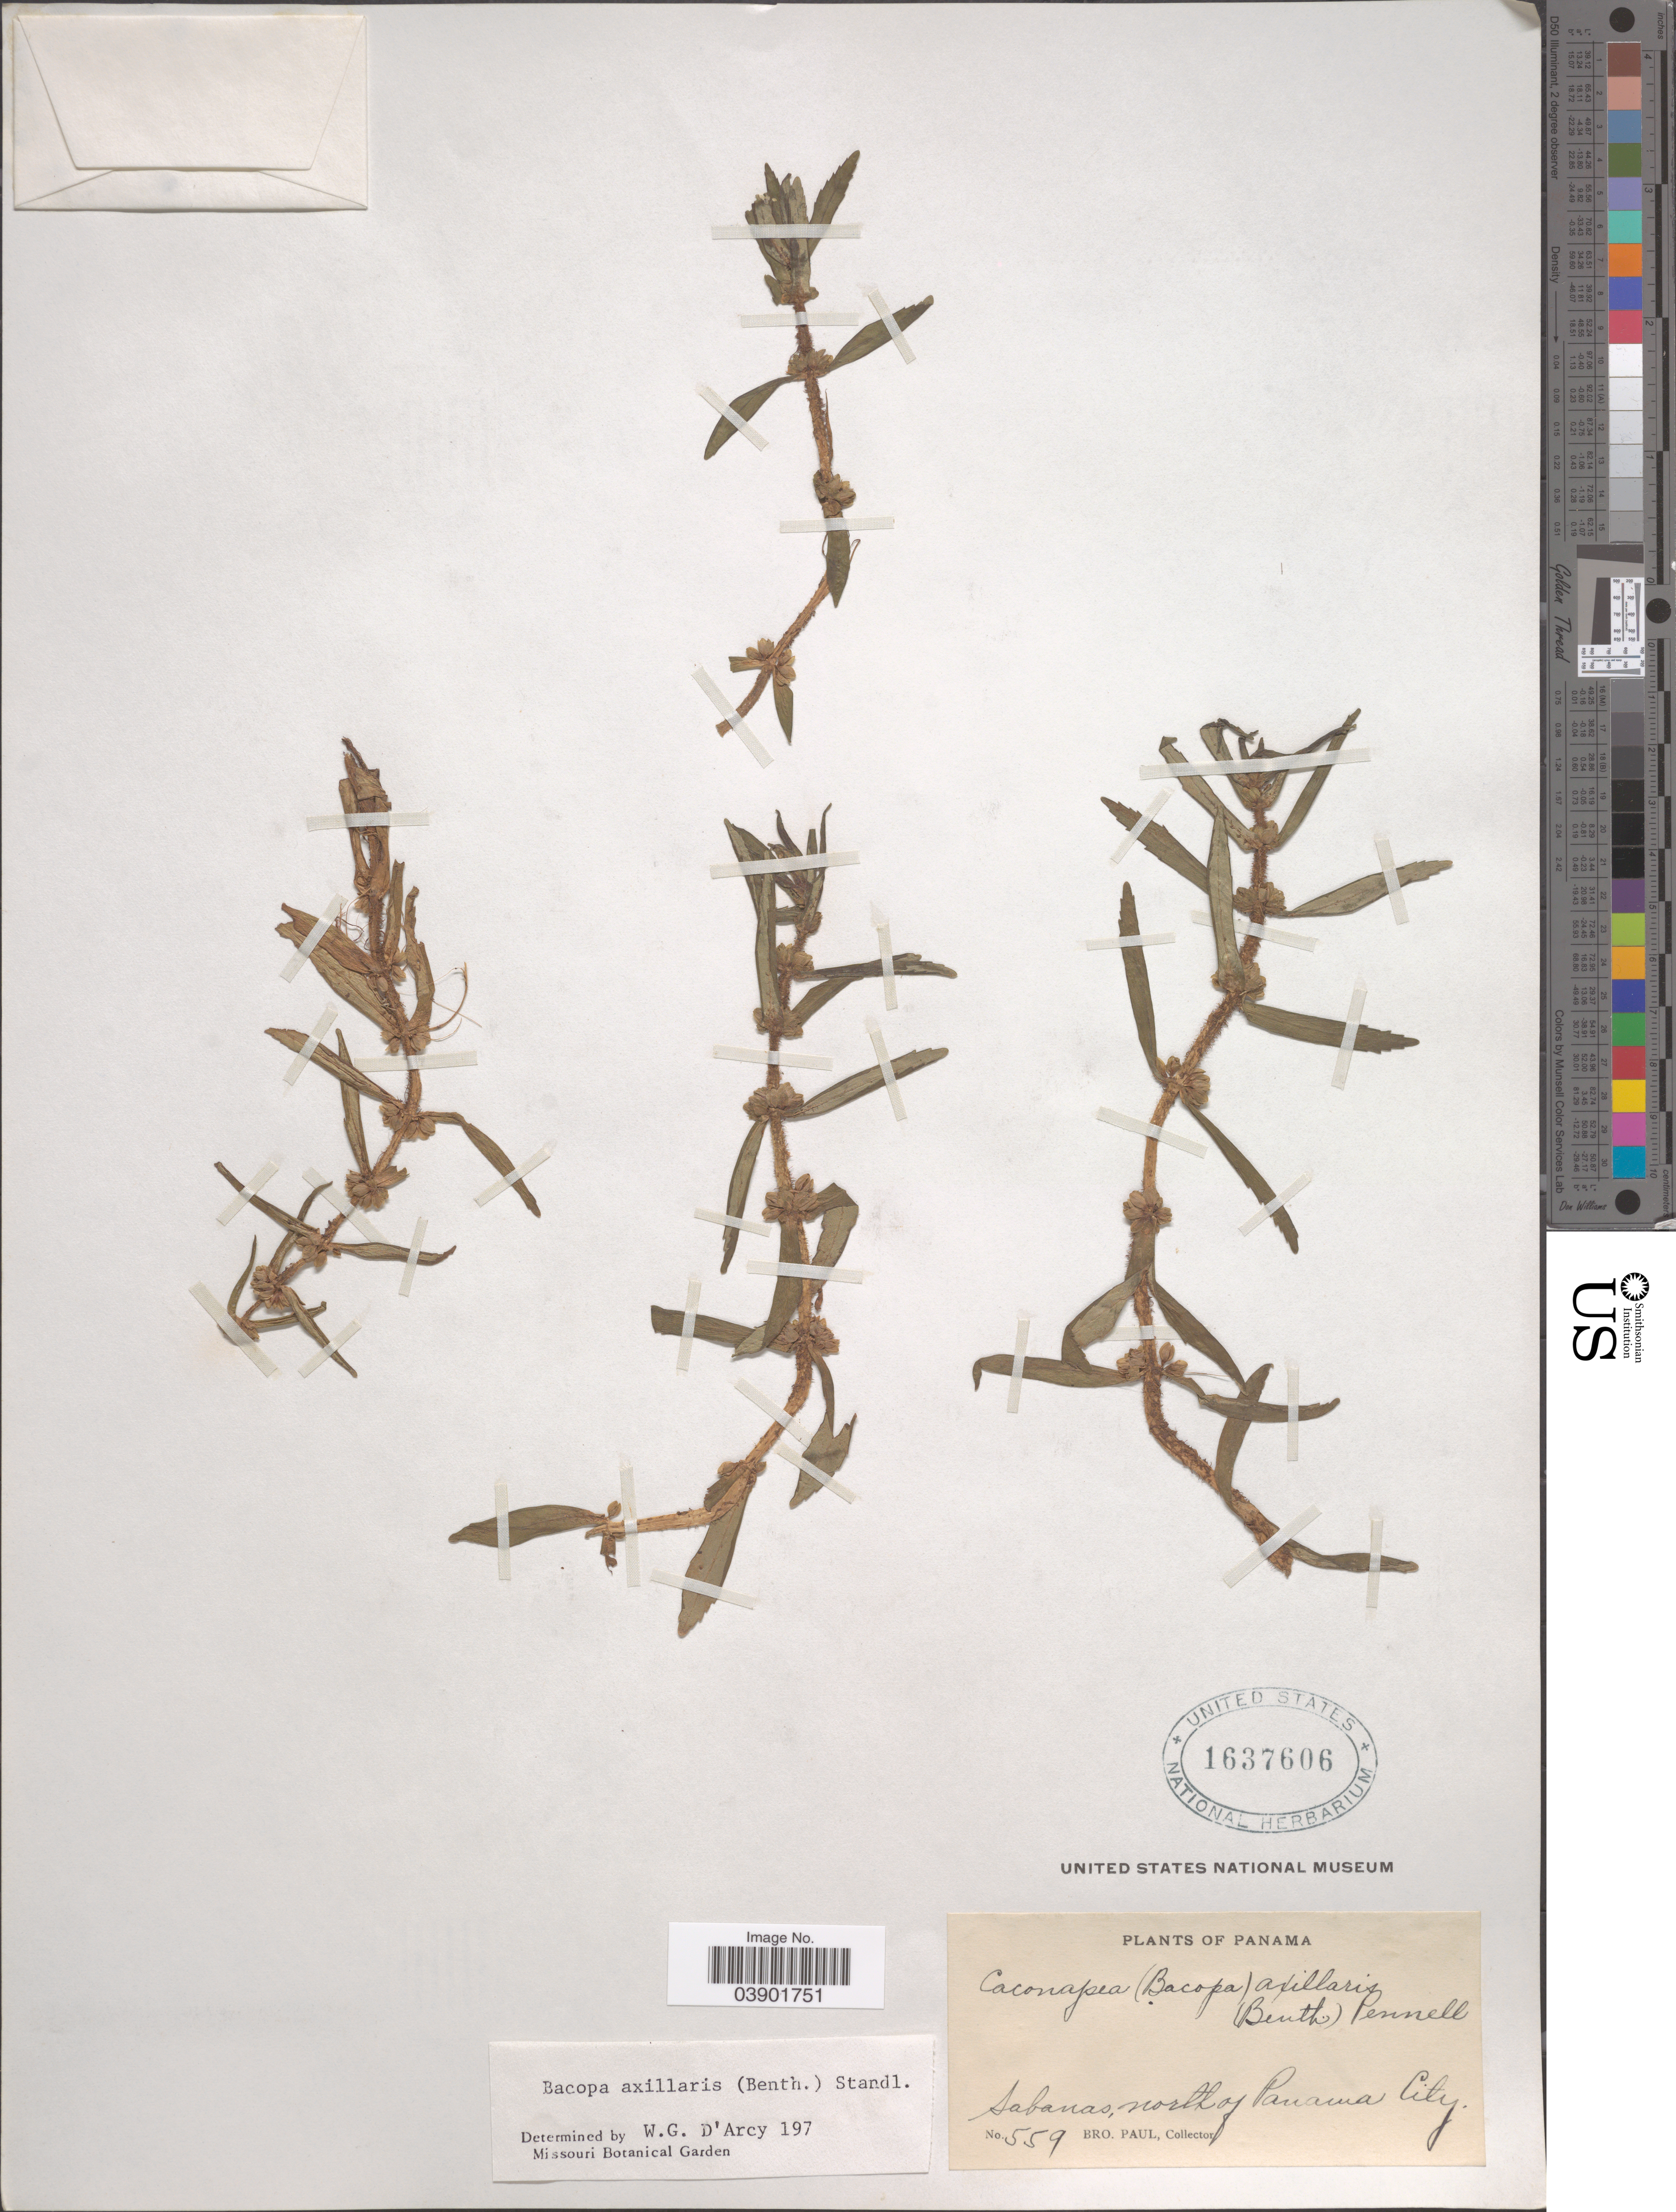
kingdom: Plantae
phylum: Tracheophyta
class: Magnoliopsida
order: Lamiales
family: Plantaginaceae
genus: Bacopa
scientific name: Bacopa axillaris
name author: (Benth.) Standl.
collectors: B. Paul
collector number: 559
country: Panama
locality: Sabanas, north of Panama City.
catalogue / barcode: US 1637606